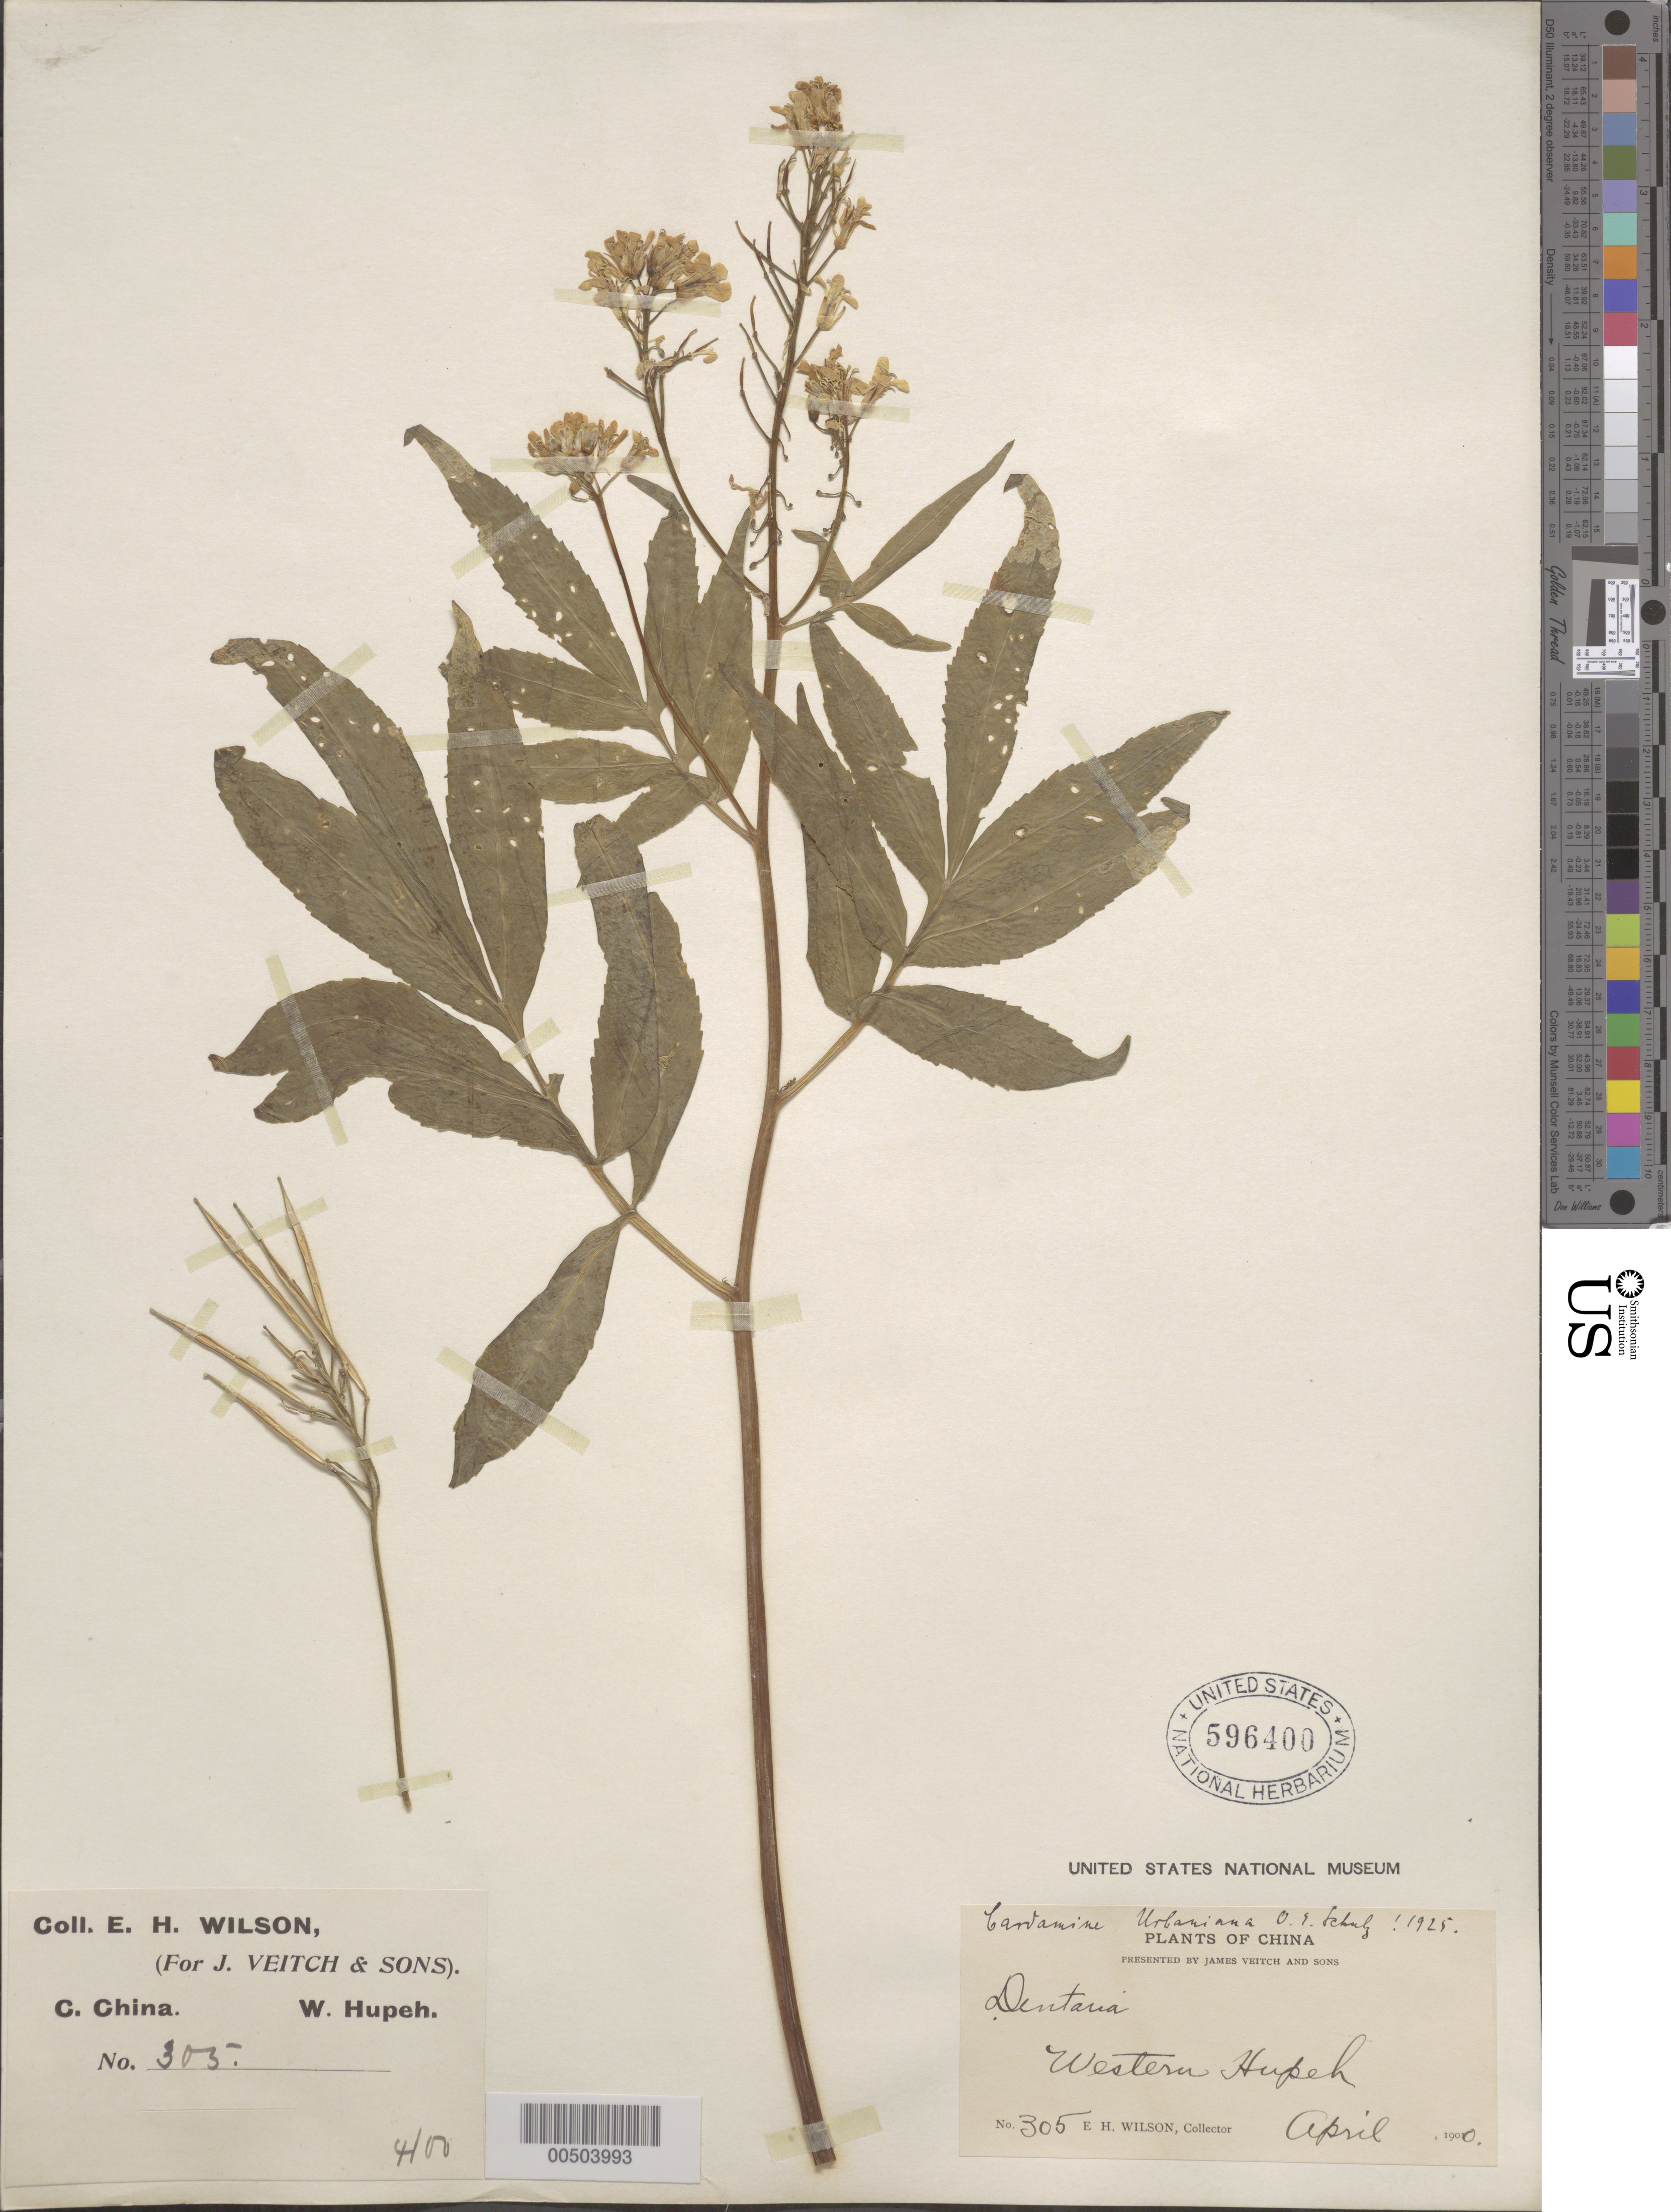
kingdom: Plantae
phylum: Tracheophyta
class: Magnoliopsida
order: Brassicales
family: Brassicaceae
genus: Cardamine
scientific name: Cardamine urbaniana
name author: O.E. Schulz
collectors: E. H. Wilson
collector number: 305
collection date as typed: Apr 1900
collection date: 1900-04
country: China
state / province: Hubei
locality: Western Hupeh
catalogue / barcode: US 596400